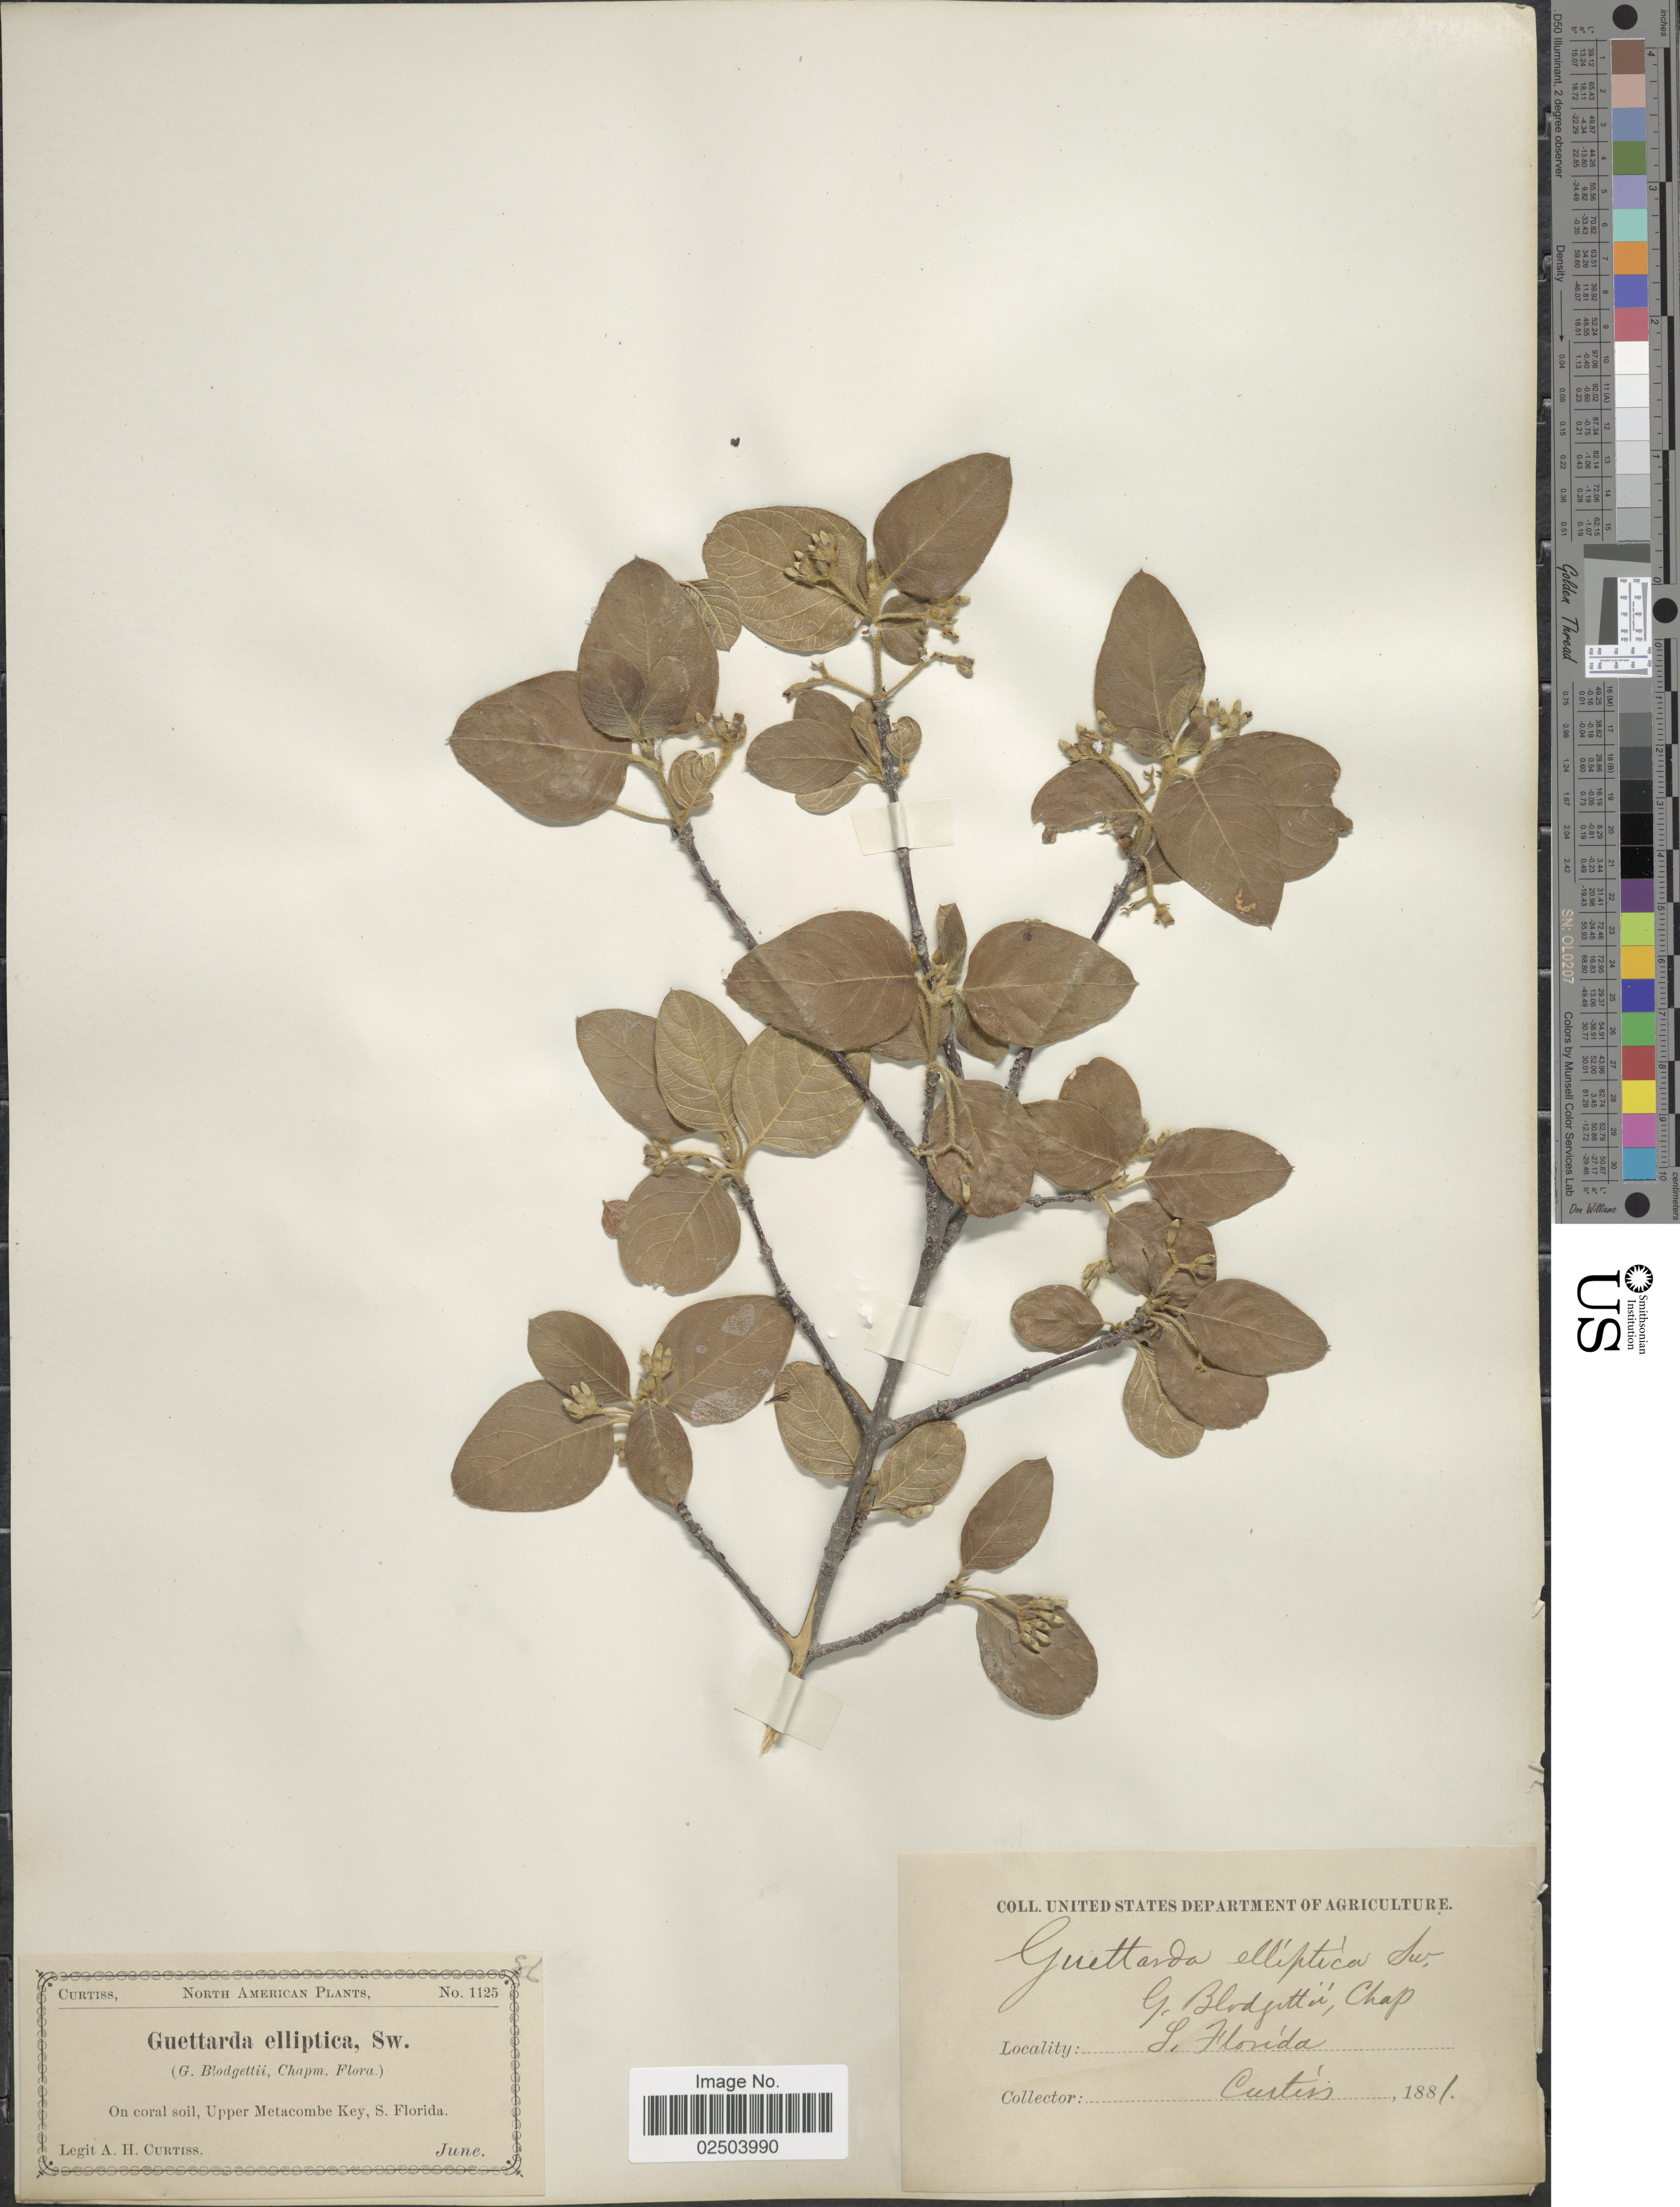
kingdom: Plantae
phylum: Tracheophyta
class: Magnoliopsida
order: Gentianales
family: Rubiaceae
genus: Guettarda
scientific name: Guettarda elliptica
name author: Sw.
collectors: A. H. Curtiss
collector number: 1125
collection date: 1881-06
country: United States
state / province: Florida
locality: On coral soil, Upper Metacombe Key, S. Florida